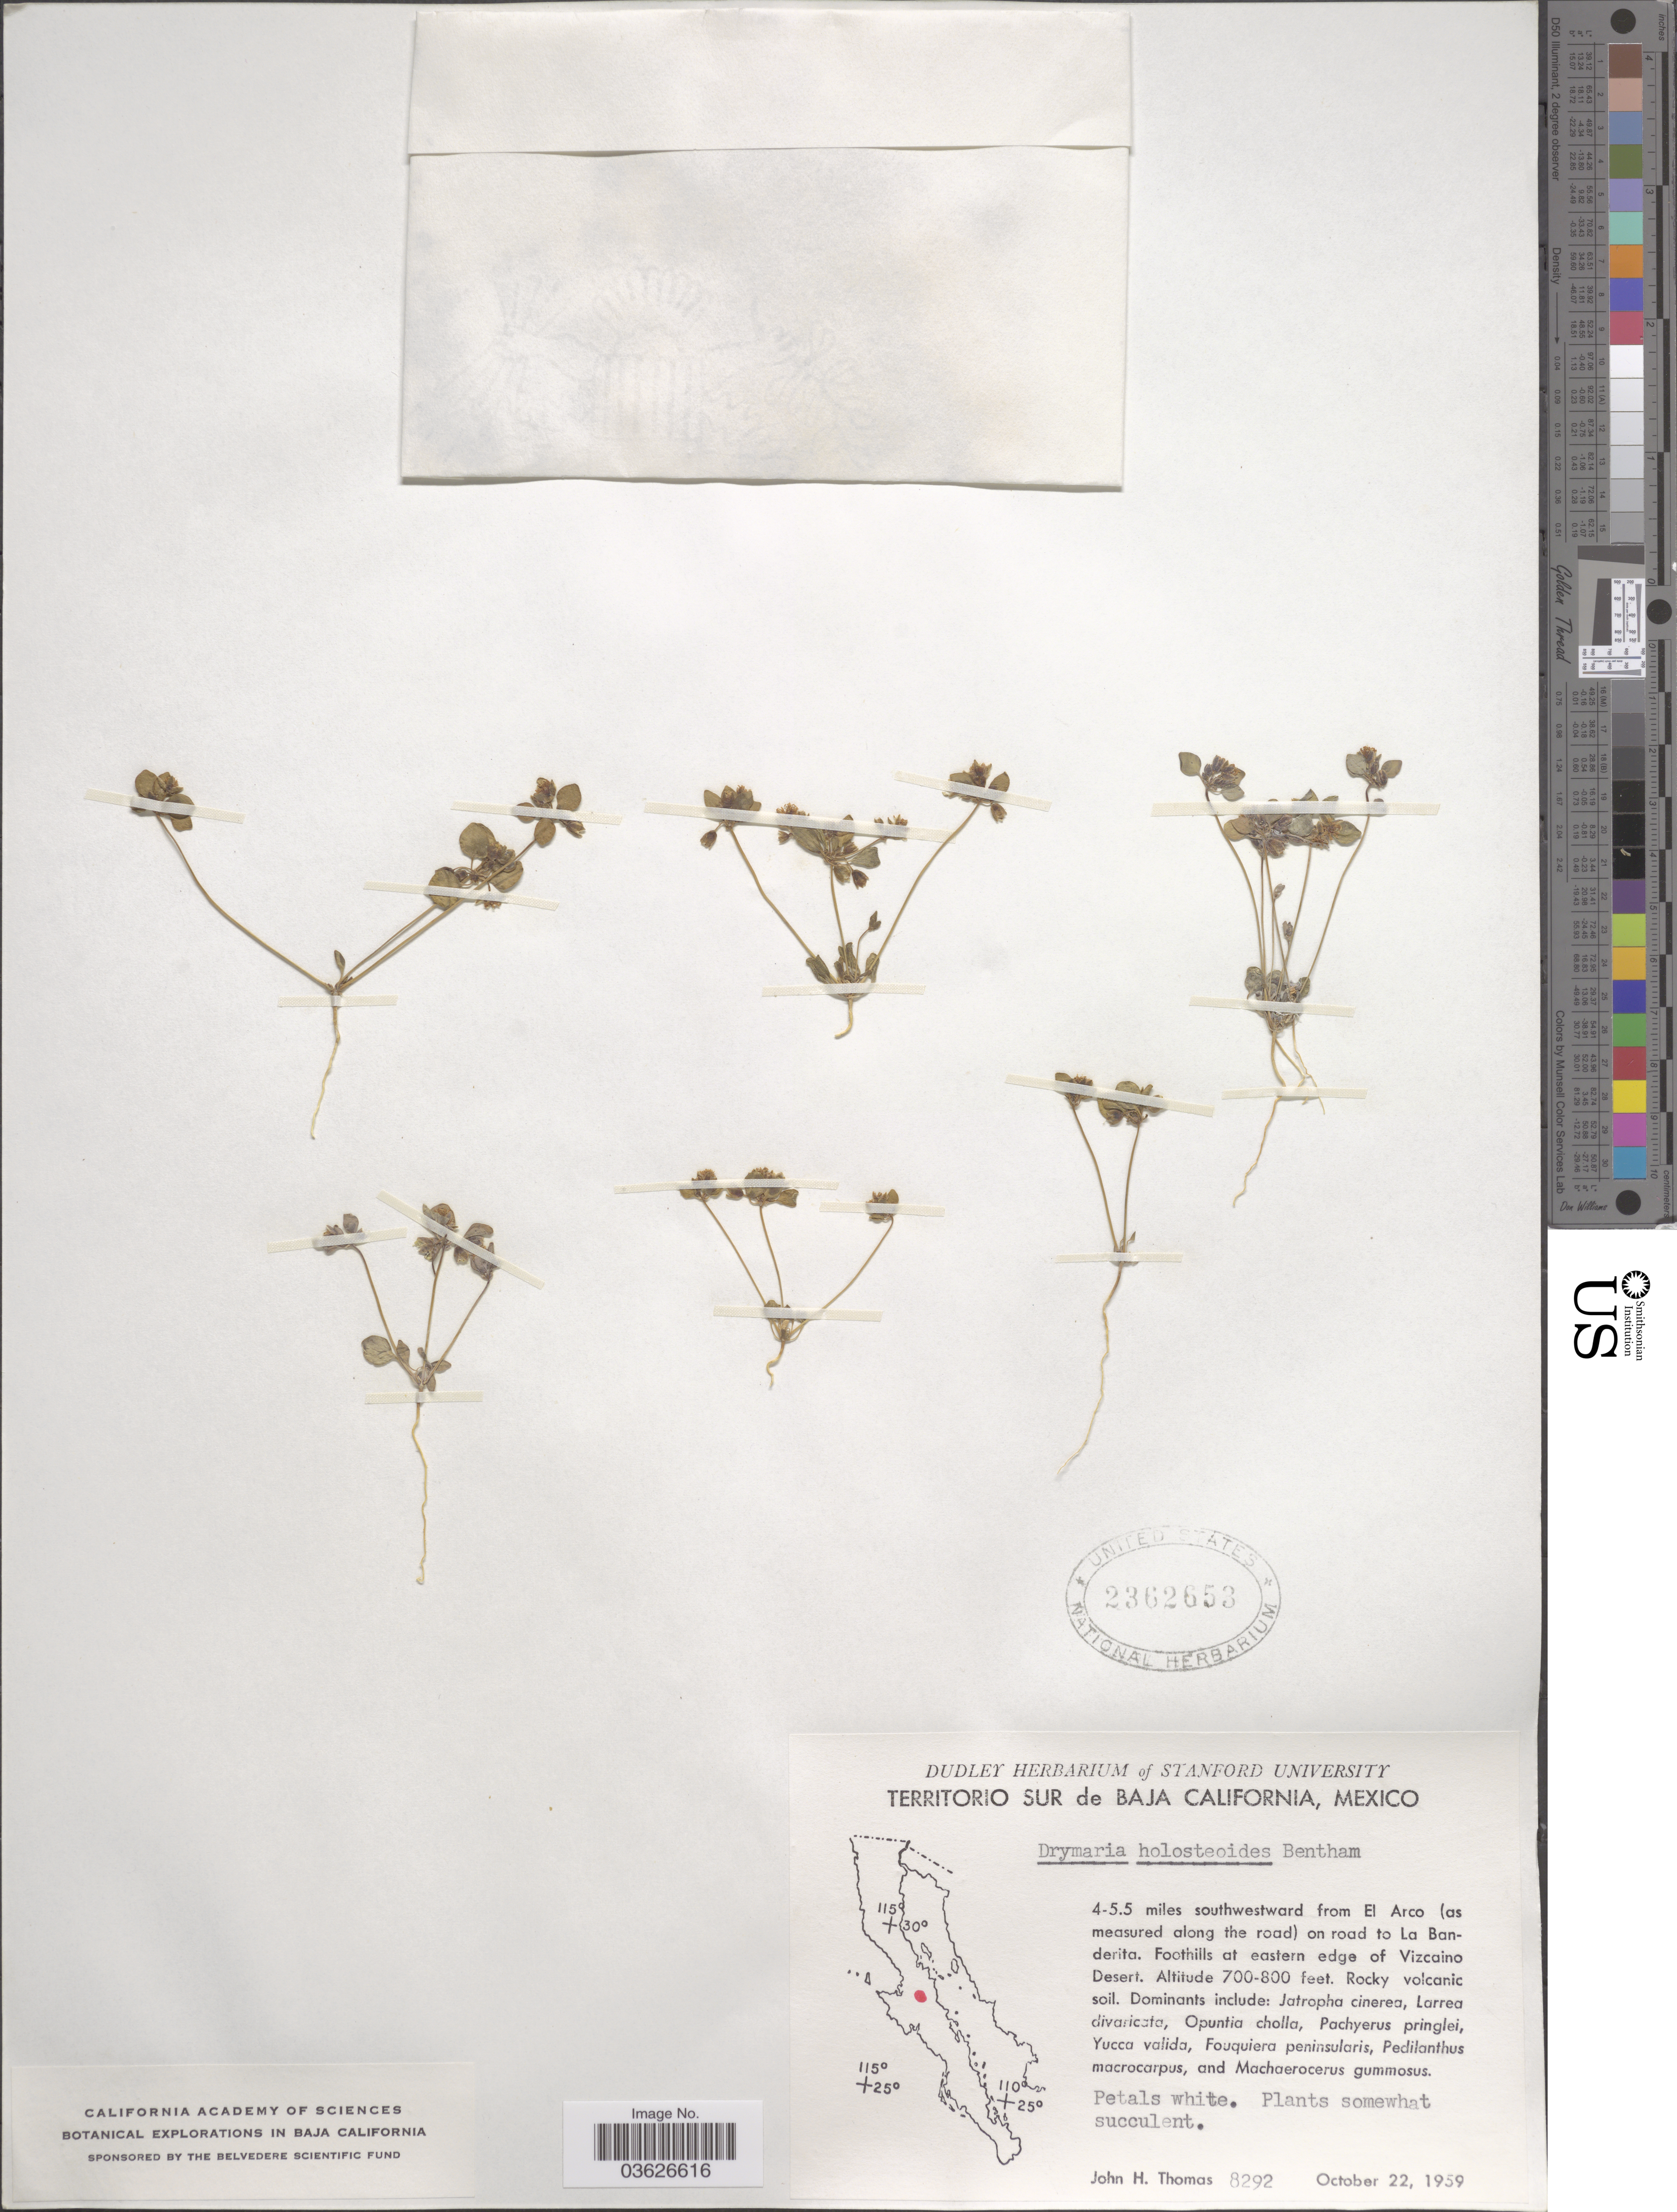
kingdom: Plantae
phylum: Tracheophyta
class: Magnoliopsida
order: Caryophyllales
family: Caryophyllaceae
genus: Drymaria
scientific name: Drymaria holosteoides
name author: Benth.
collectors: J. H. Thomas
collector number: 8292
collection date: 1959-10-22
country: Mexico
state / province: Baja California Sur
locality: Territorio Sur de Baja California. 4-5.5 miles southwestward from El Arco (as measured along the road) on road to La Banderita. Foothills at eastern edge of Vizcaino Desert.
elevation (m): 213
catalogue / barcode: US 2362653